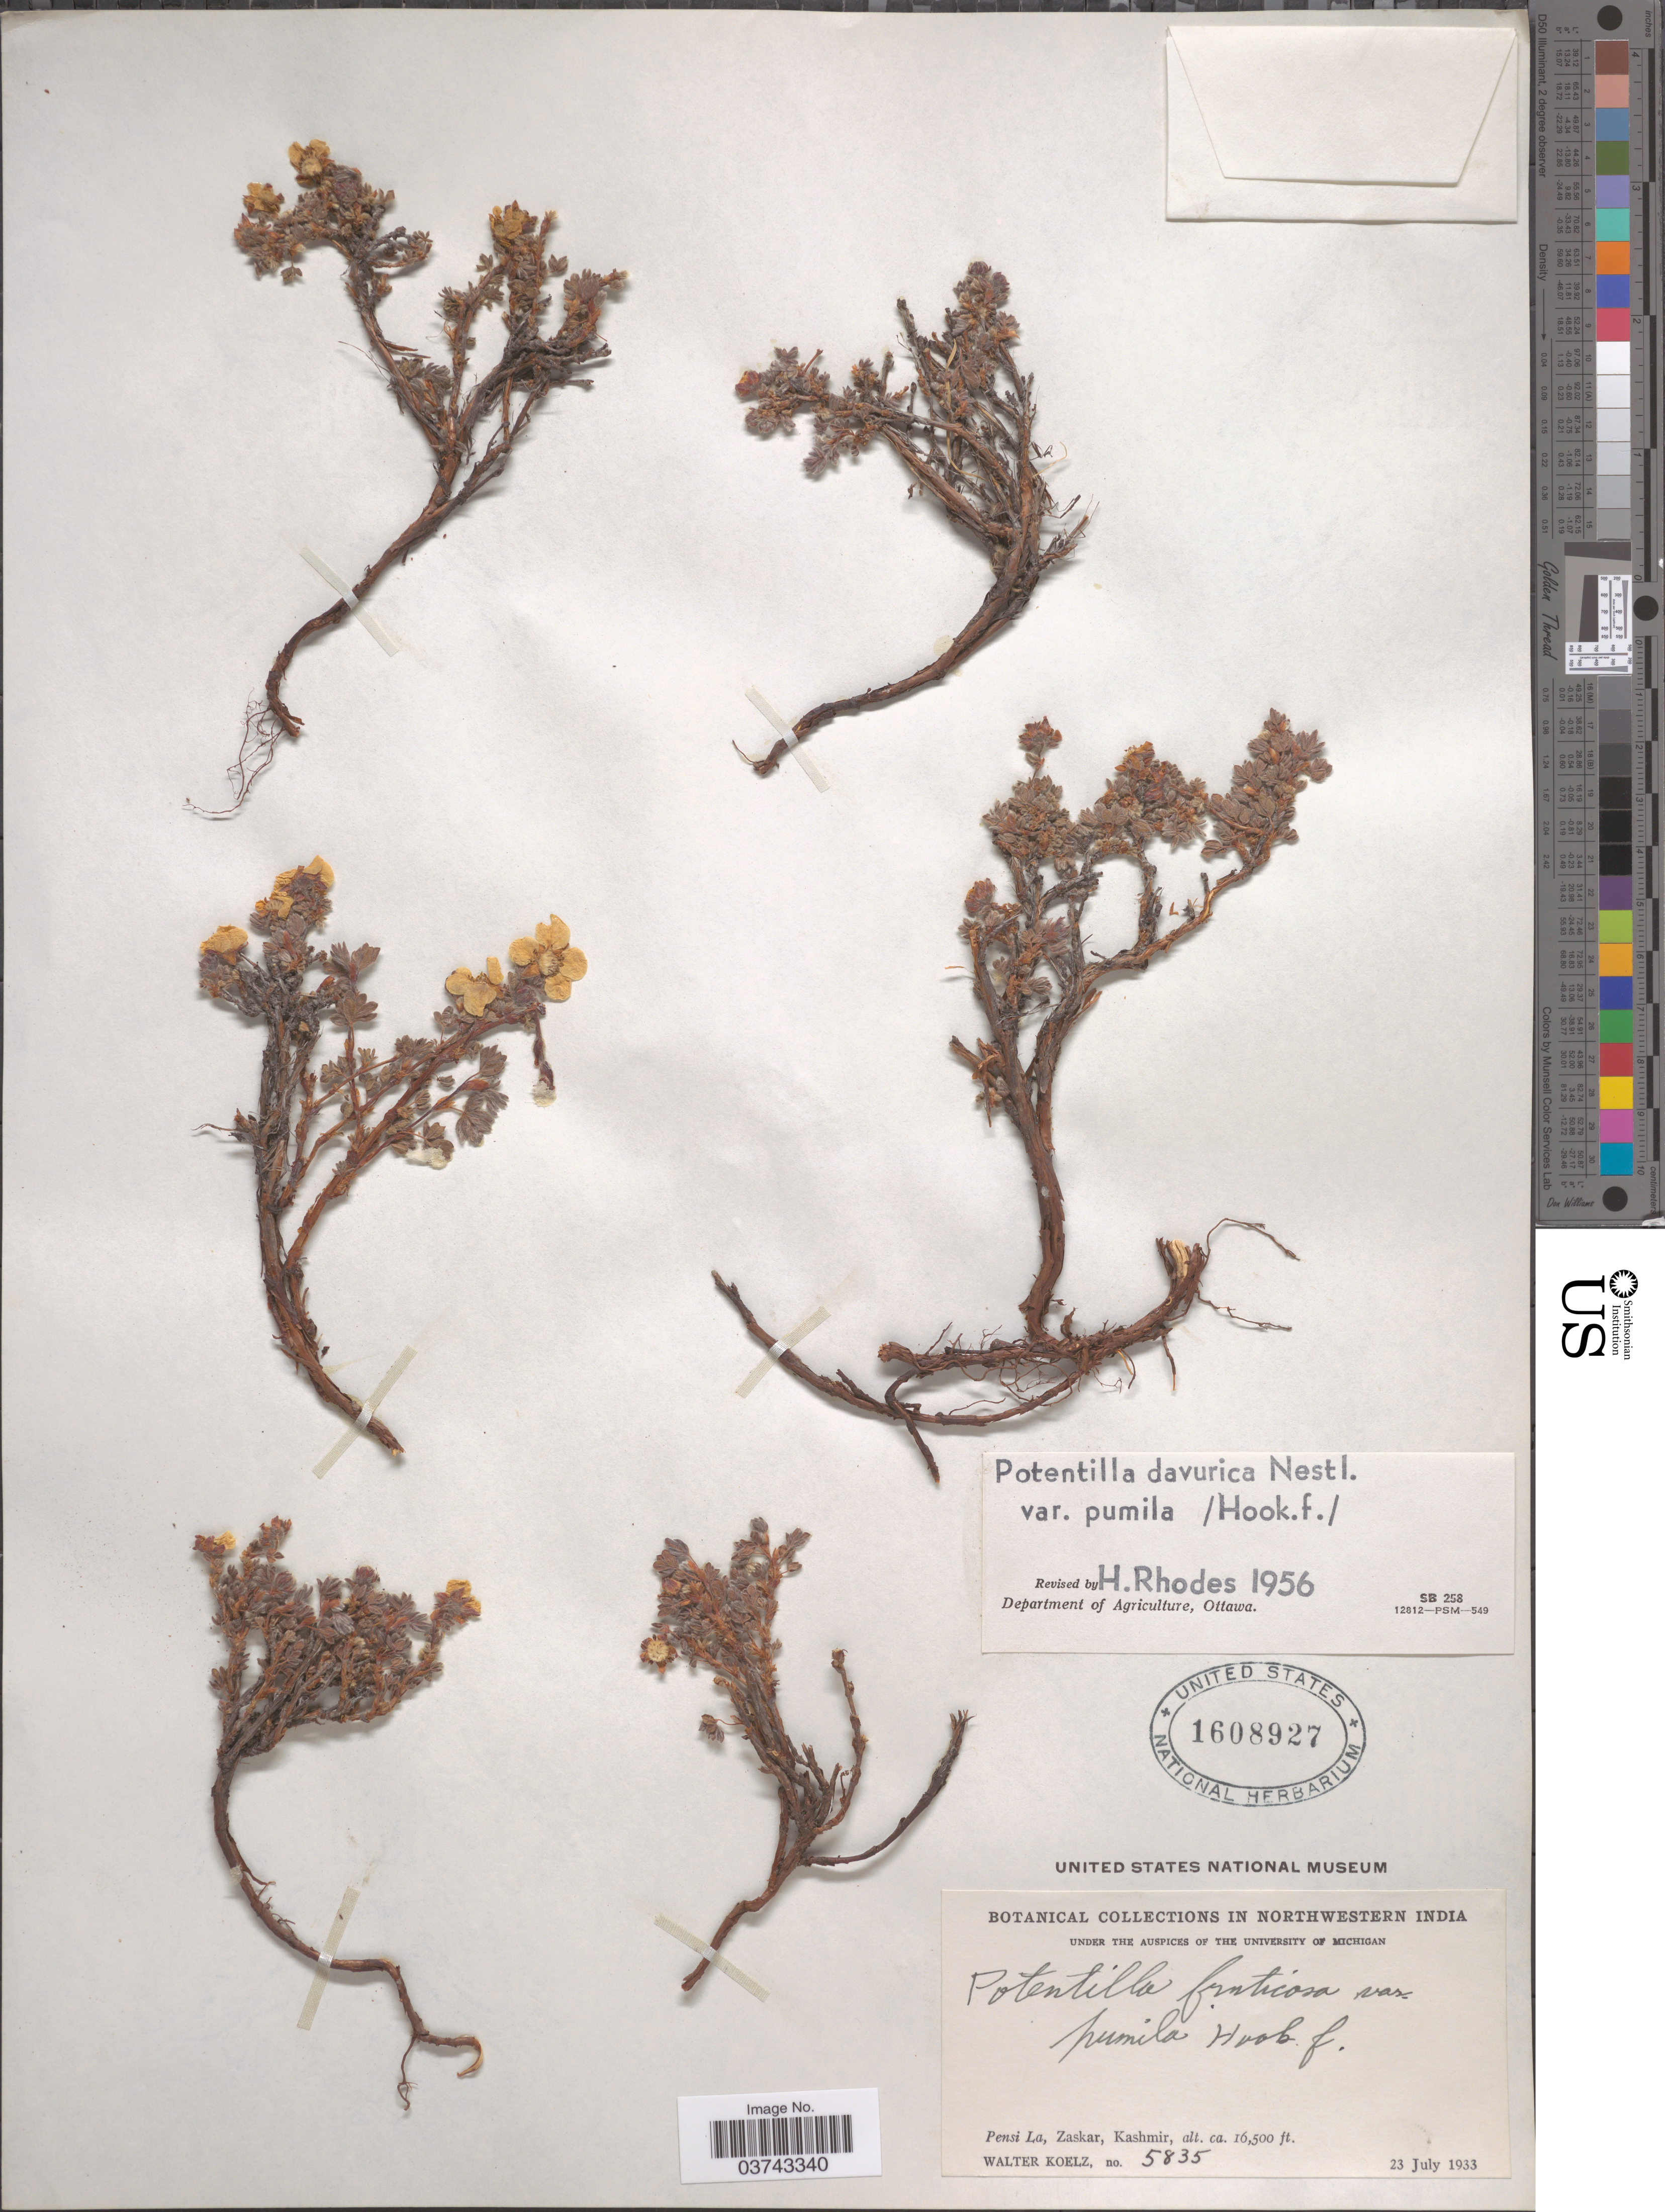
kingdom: Plantae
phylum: Tracheophyta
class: Magnoliopsida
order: Rosales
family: Rosaceae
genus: Dasiphora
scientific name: Dasiphora dryadanthoides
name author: Juz.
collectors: W. N. Koelz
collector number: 5835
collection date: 1933-07-23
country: India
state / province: Jammu and Kashmir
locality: Northwestern India. Pensi La, Zaskar, Kashmir.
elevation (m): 5029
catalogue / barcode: US 1608927